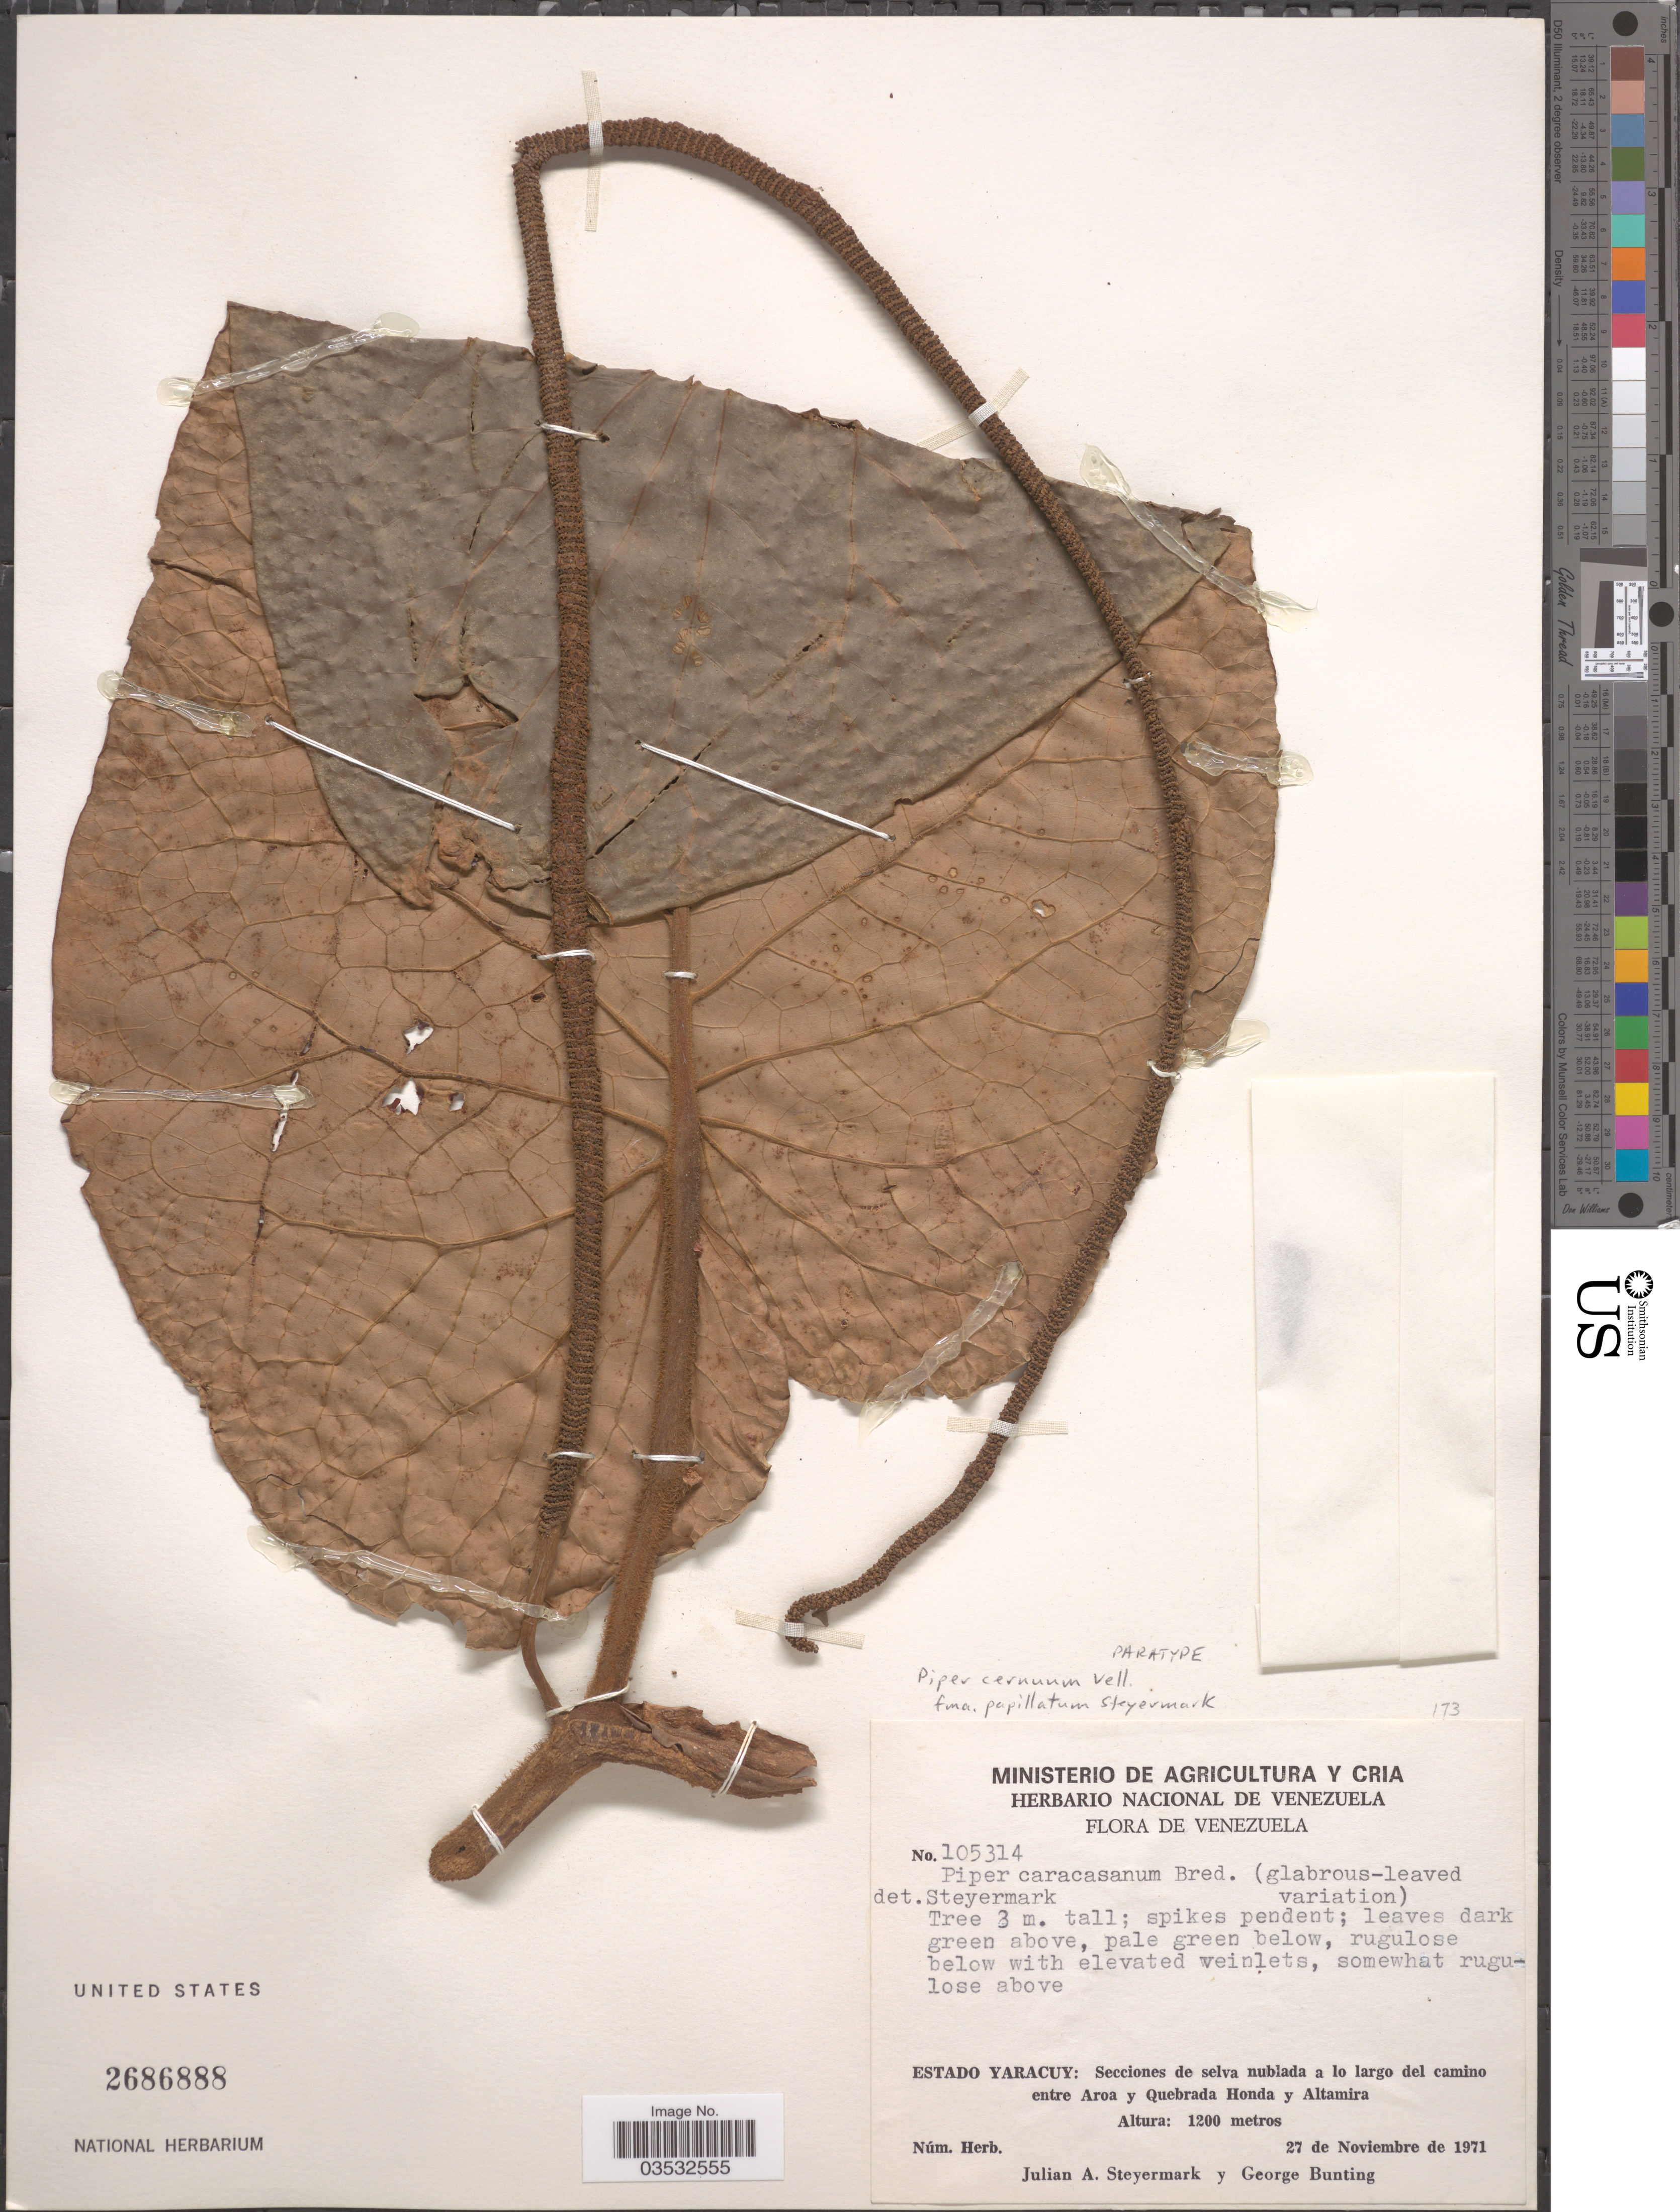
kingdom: Plantae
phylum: Tracheophyta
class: Magnoliopsida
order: Piperales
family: Piperaceae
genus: Piper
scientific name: Piper cernuum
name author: Vell.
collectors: J. Steyermark & G. S. Bunting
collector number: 105314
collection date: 1971-11-27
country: Venezuela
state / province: Yaracuy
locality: Secciones de selva nubiada a lo largo del camino entre Aroa y Quebrada Honda y Altamiea.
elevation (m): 1200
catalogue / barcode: US 2686888